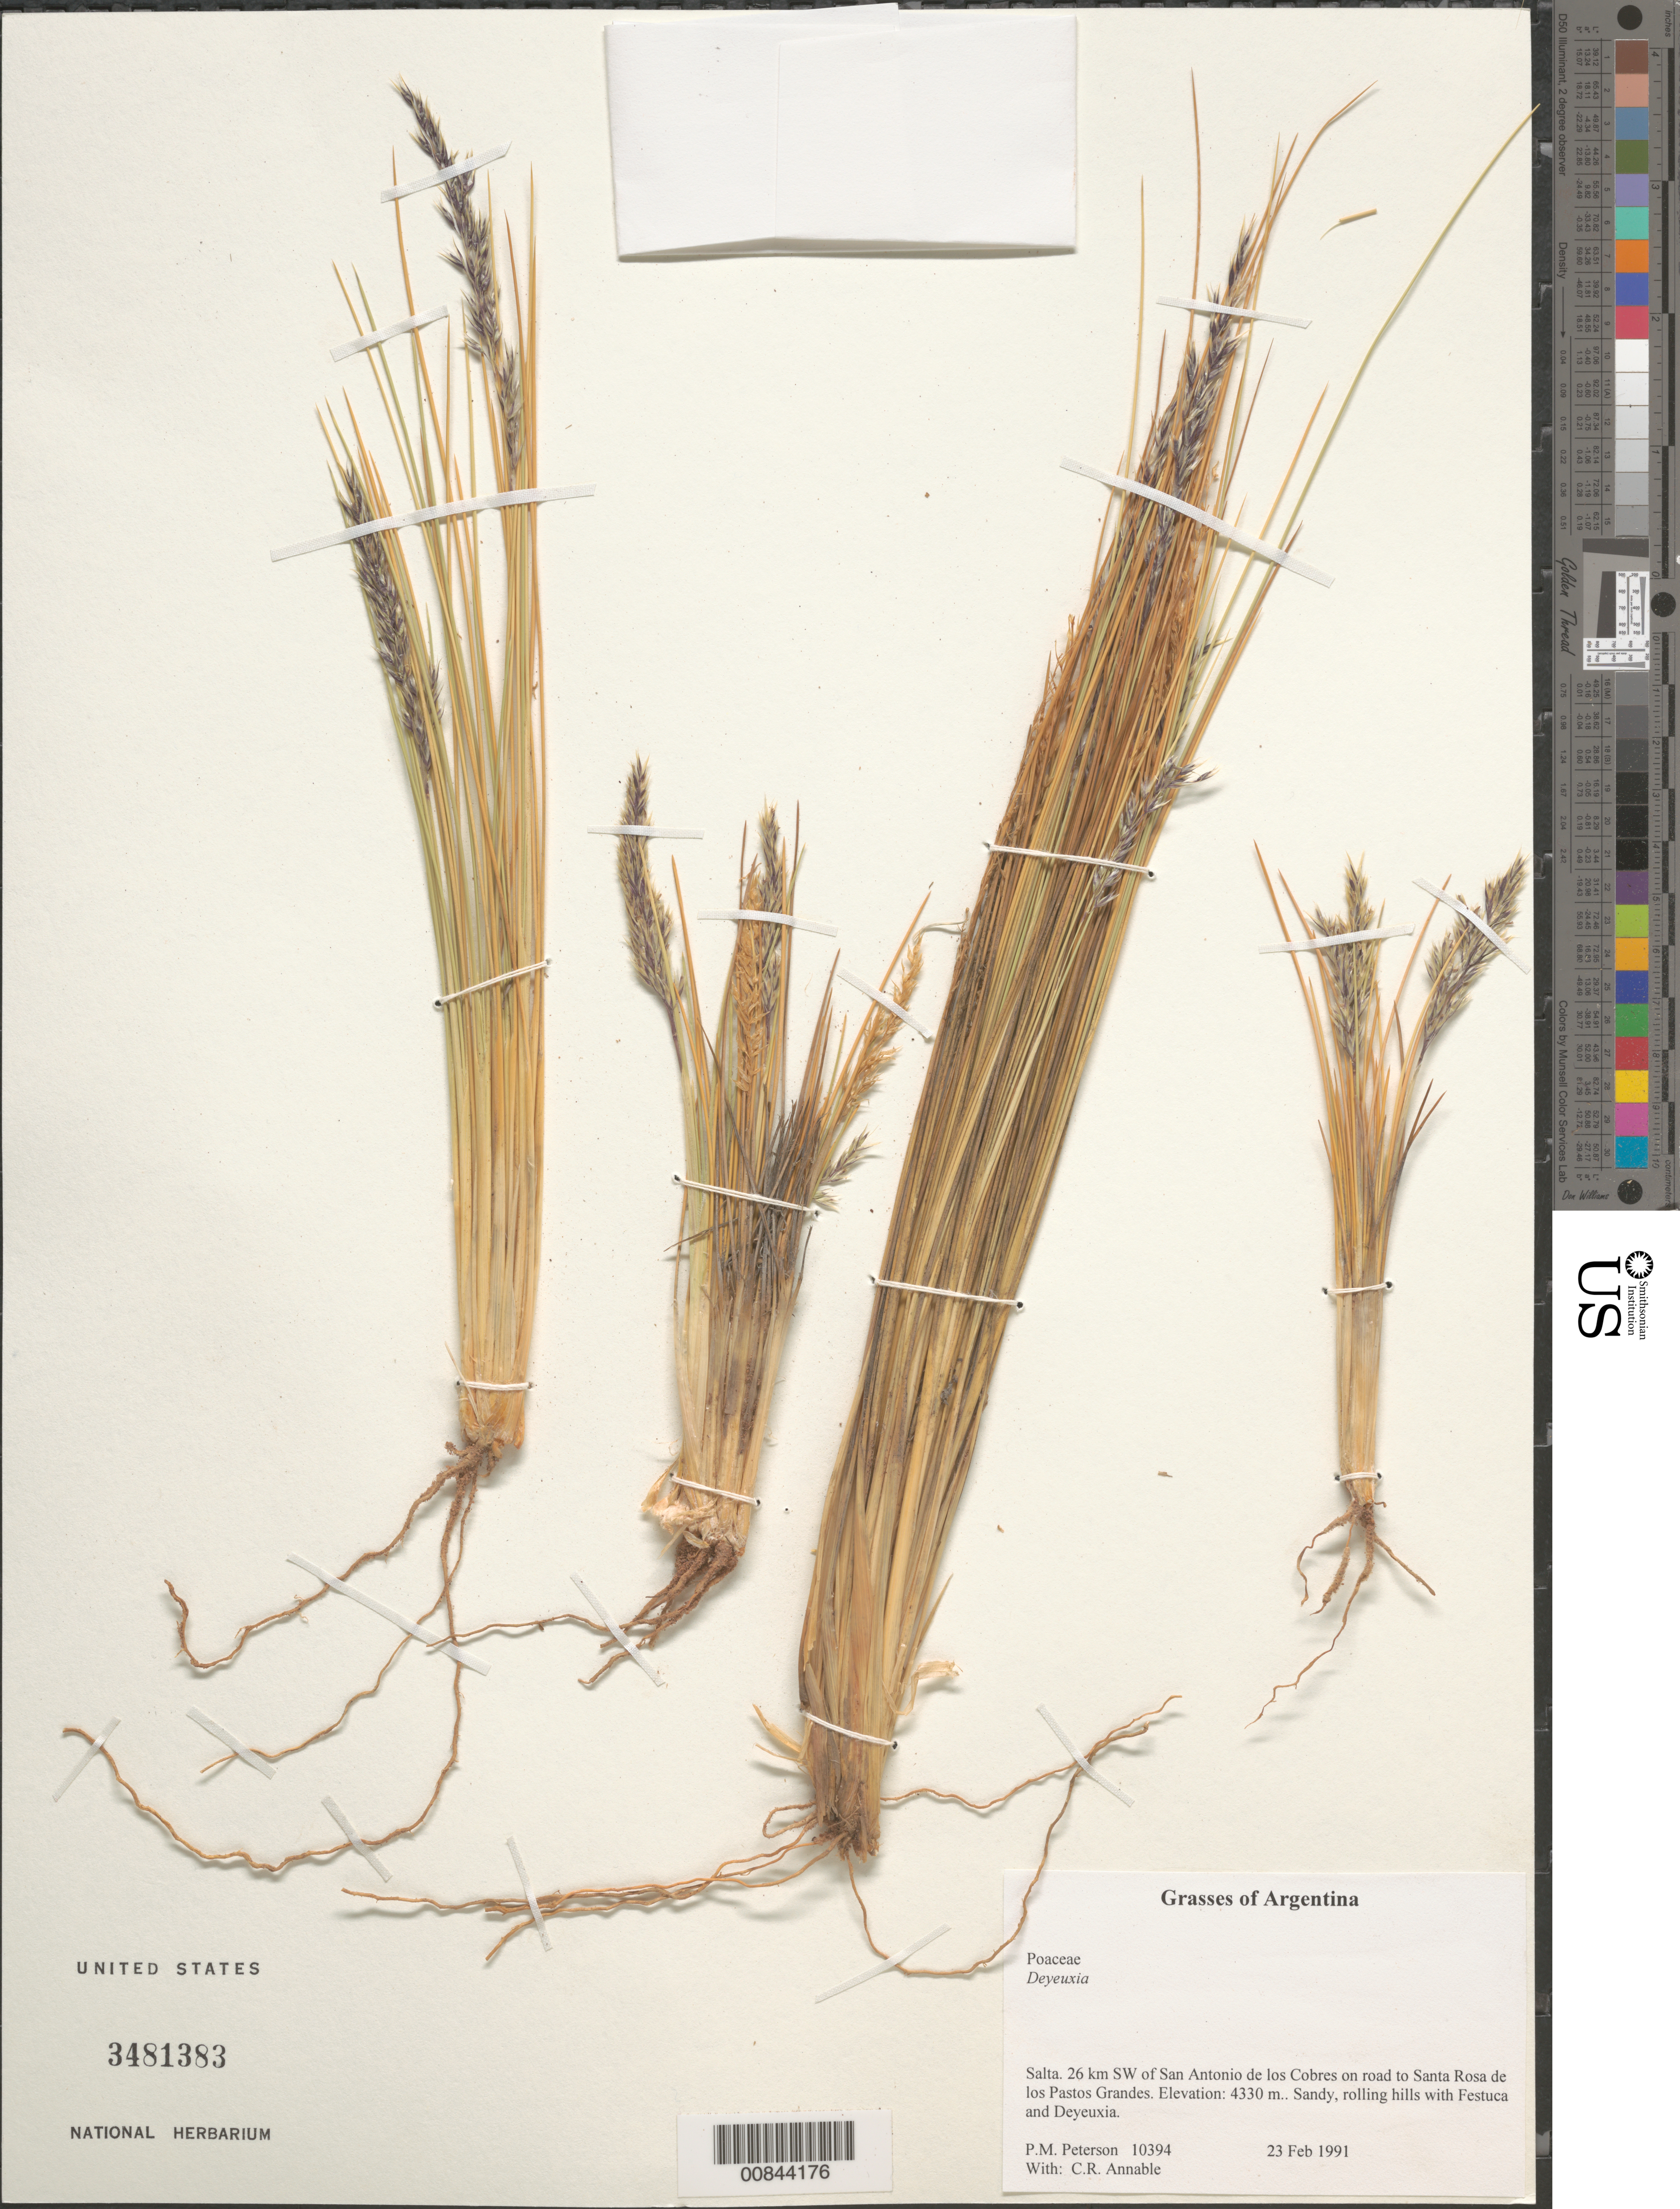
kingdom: Plantae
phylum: Tracheophyta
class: Liliopsida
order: Poales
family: Poaceae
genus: Calamagrostis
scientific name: Calamagrostis sp.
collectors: P. M. Peterson & C. R. Annable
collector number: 10394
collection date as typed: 23 Feb 1991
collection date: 1991-02-23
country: Argentina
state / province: Salta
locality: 26 km SW of San Antonio de los Cobres on road to Santa Rosa de los Pastos Grandes.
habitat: Sandy, rolling hills with Festuca and Deyeuxia.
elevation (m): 4330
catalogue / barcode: US 3481383